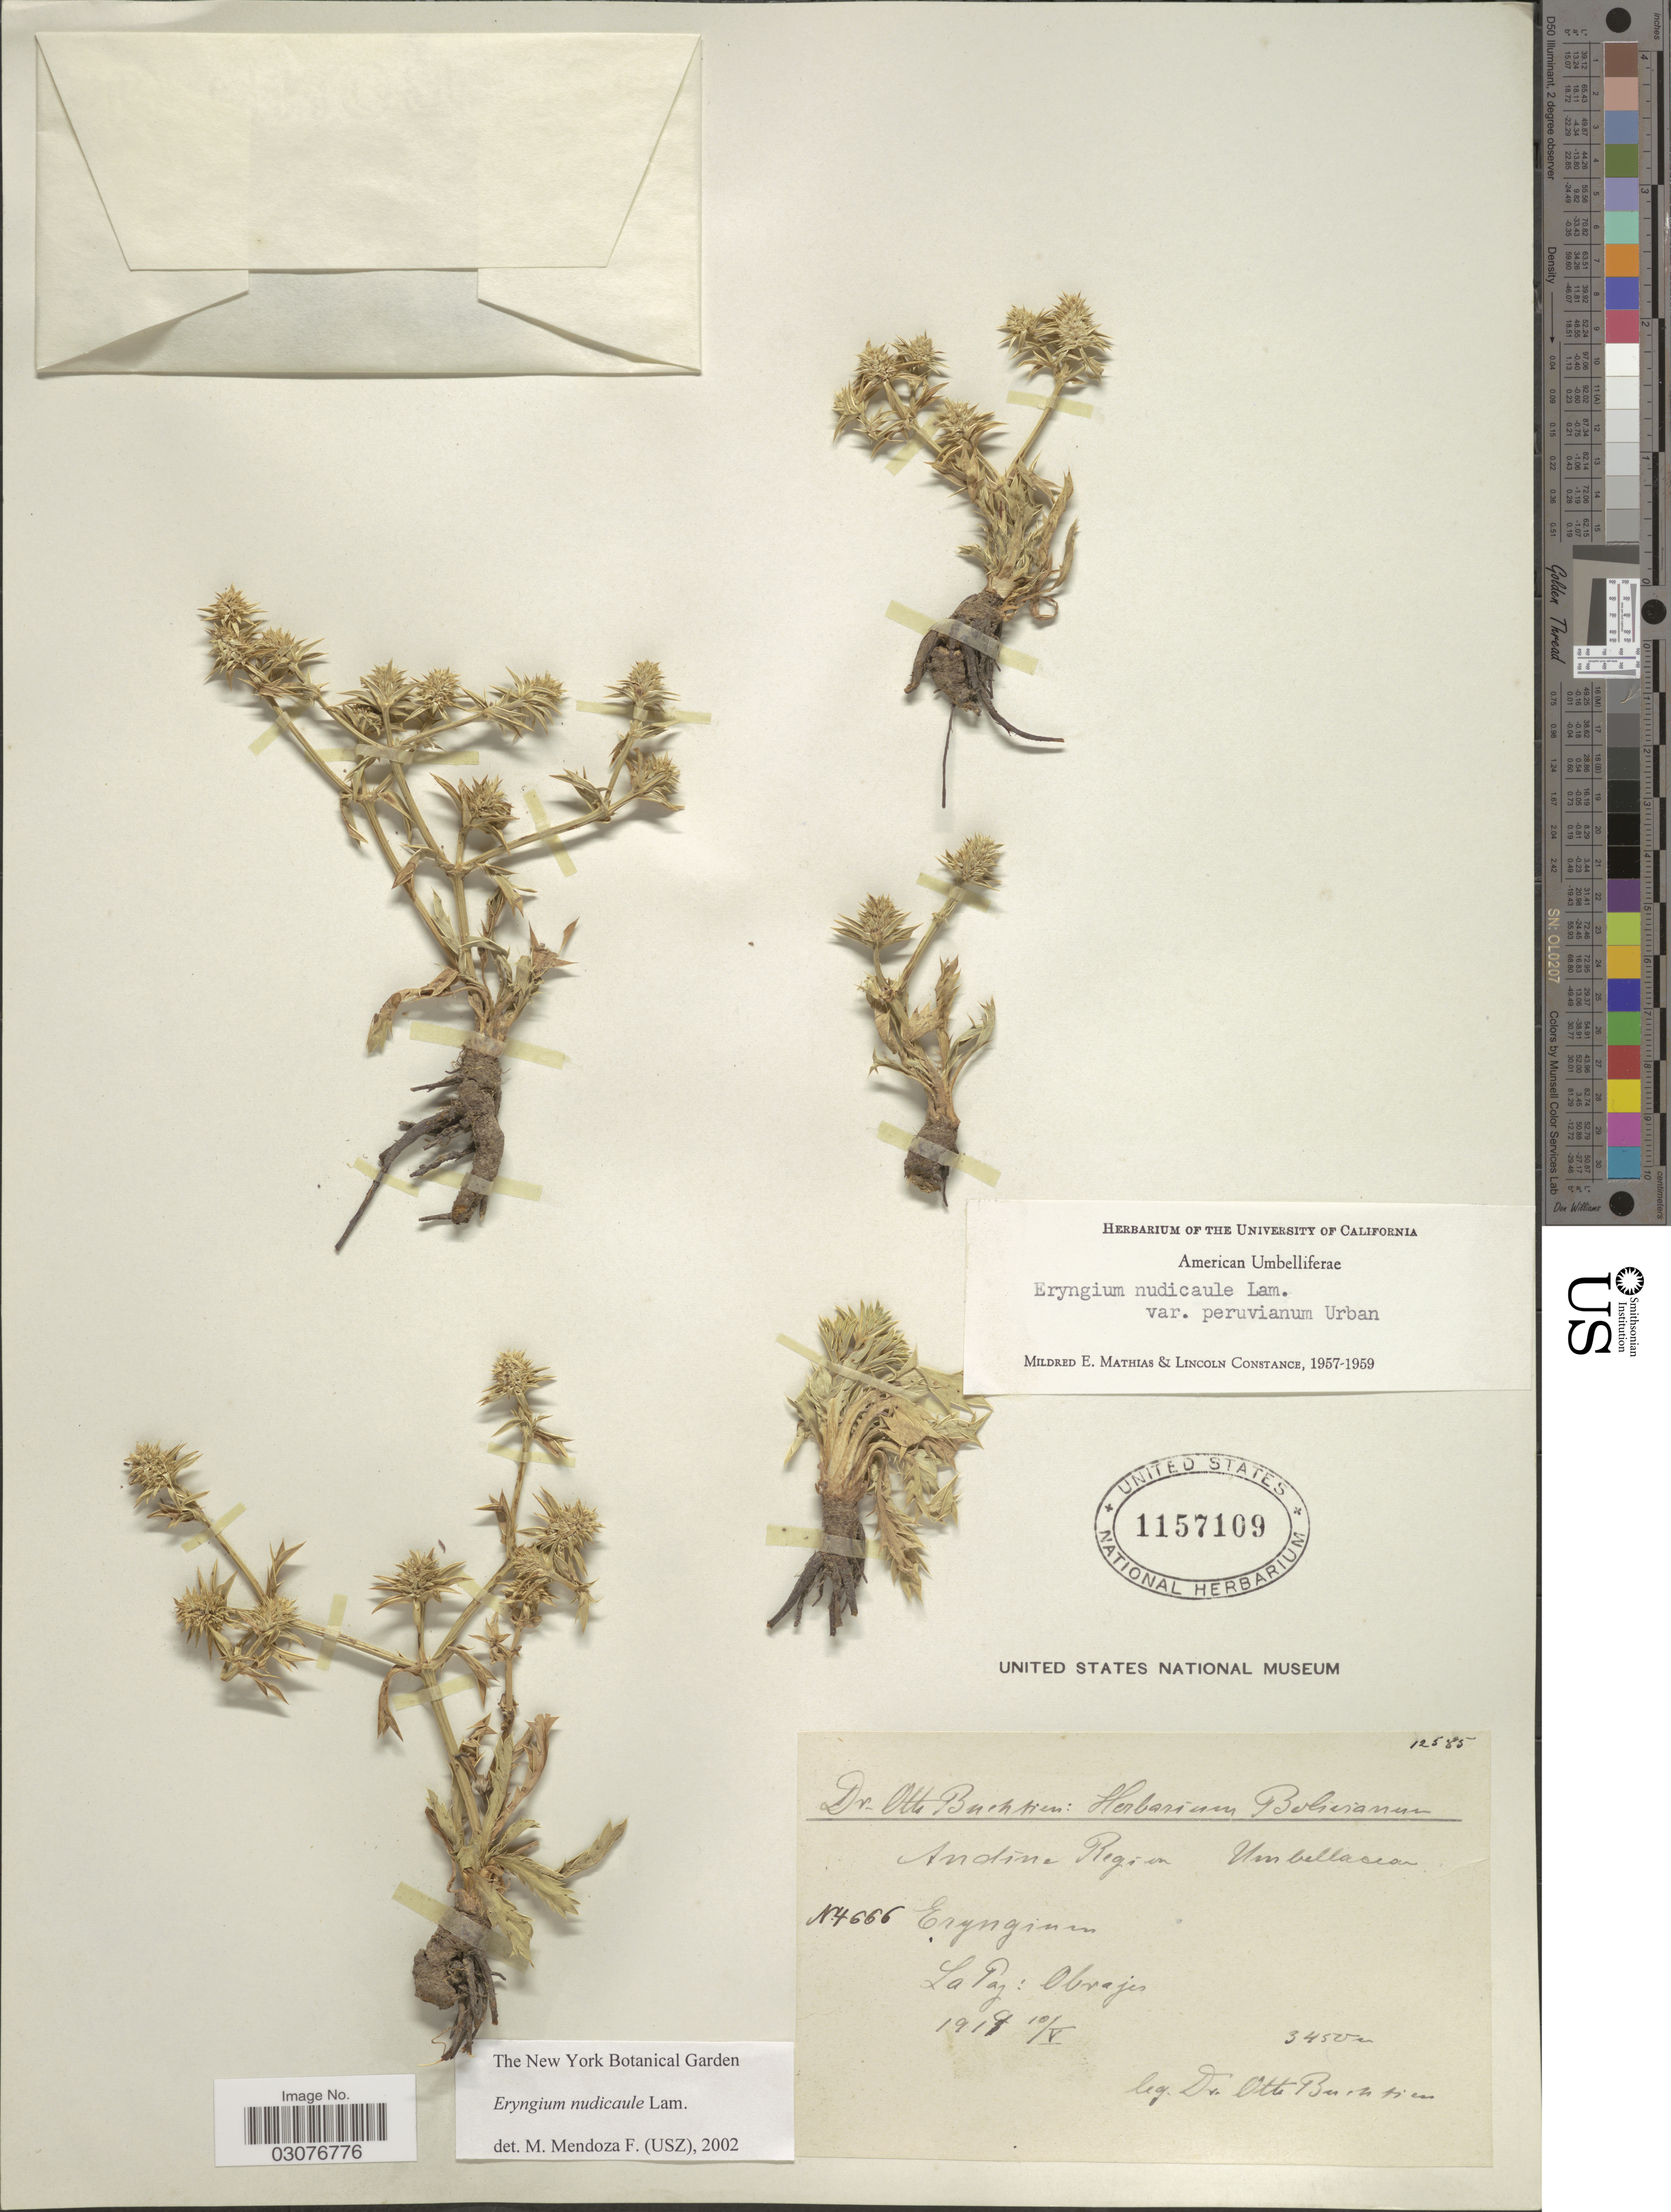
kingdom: Plantae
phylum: Tracheophyta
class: Magnoliopsida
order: Apiales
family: Apiaceae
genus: Eryngium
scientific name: Eryngium nudicaule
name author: Lam.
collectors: O. Buchtien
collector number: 4666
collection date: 1919-05-10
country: Bolivia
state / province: La Paz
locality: Andina Region, La Paz: Obrajes.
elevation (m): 3450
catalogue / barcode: US 1157109